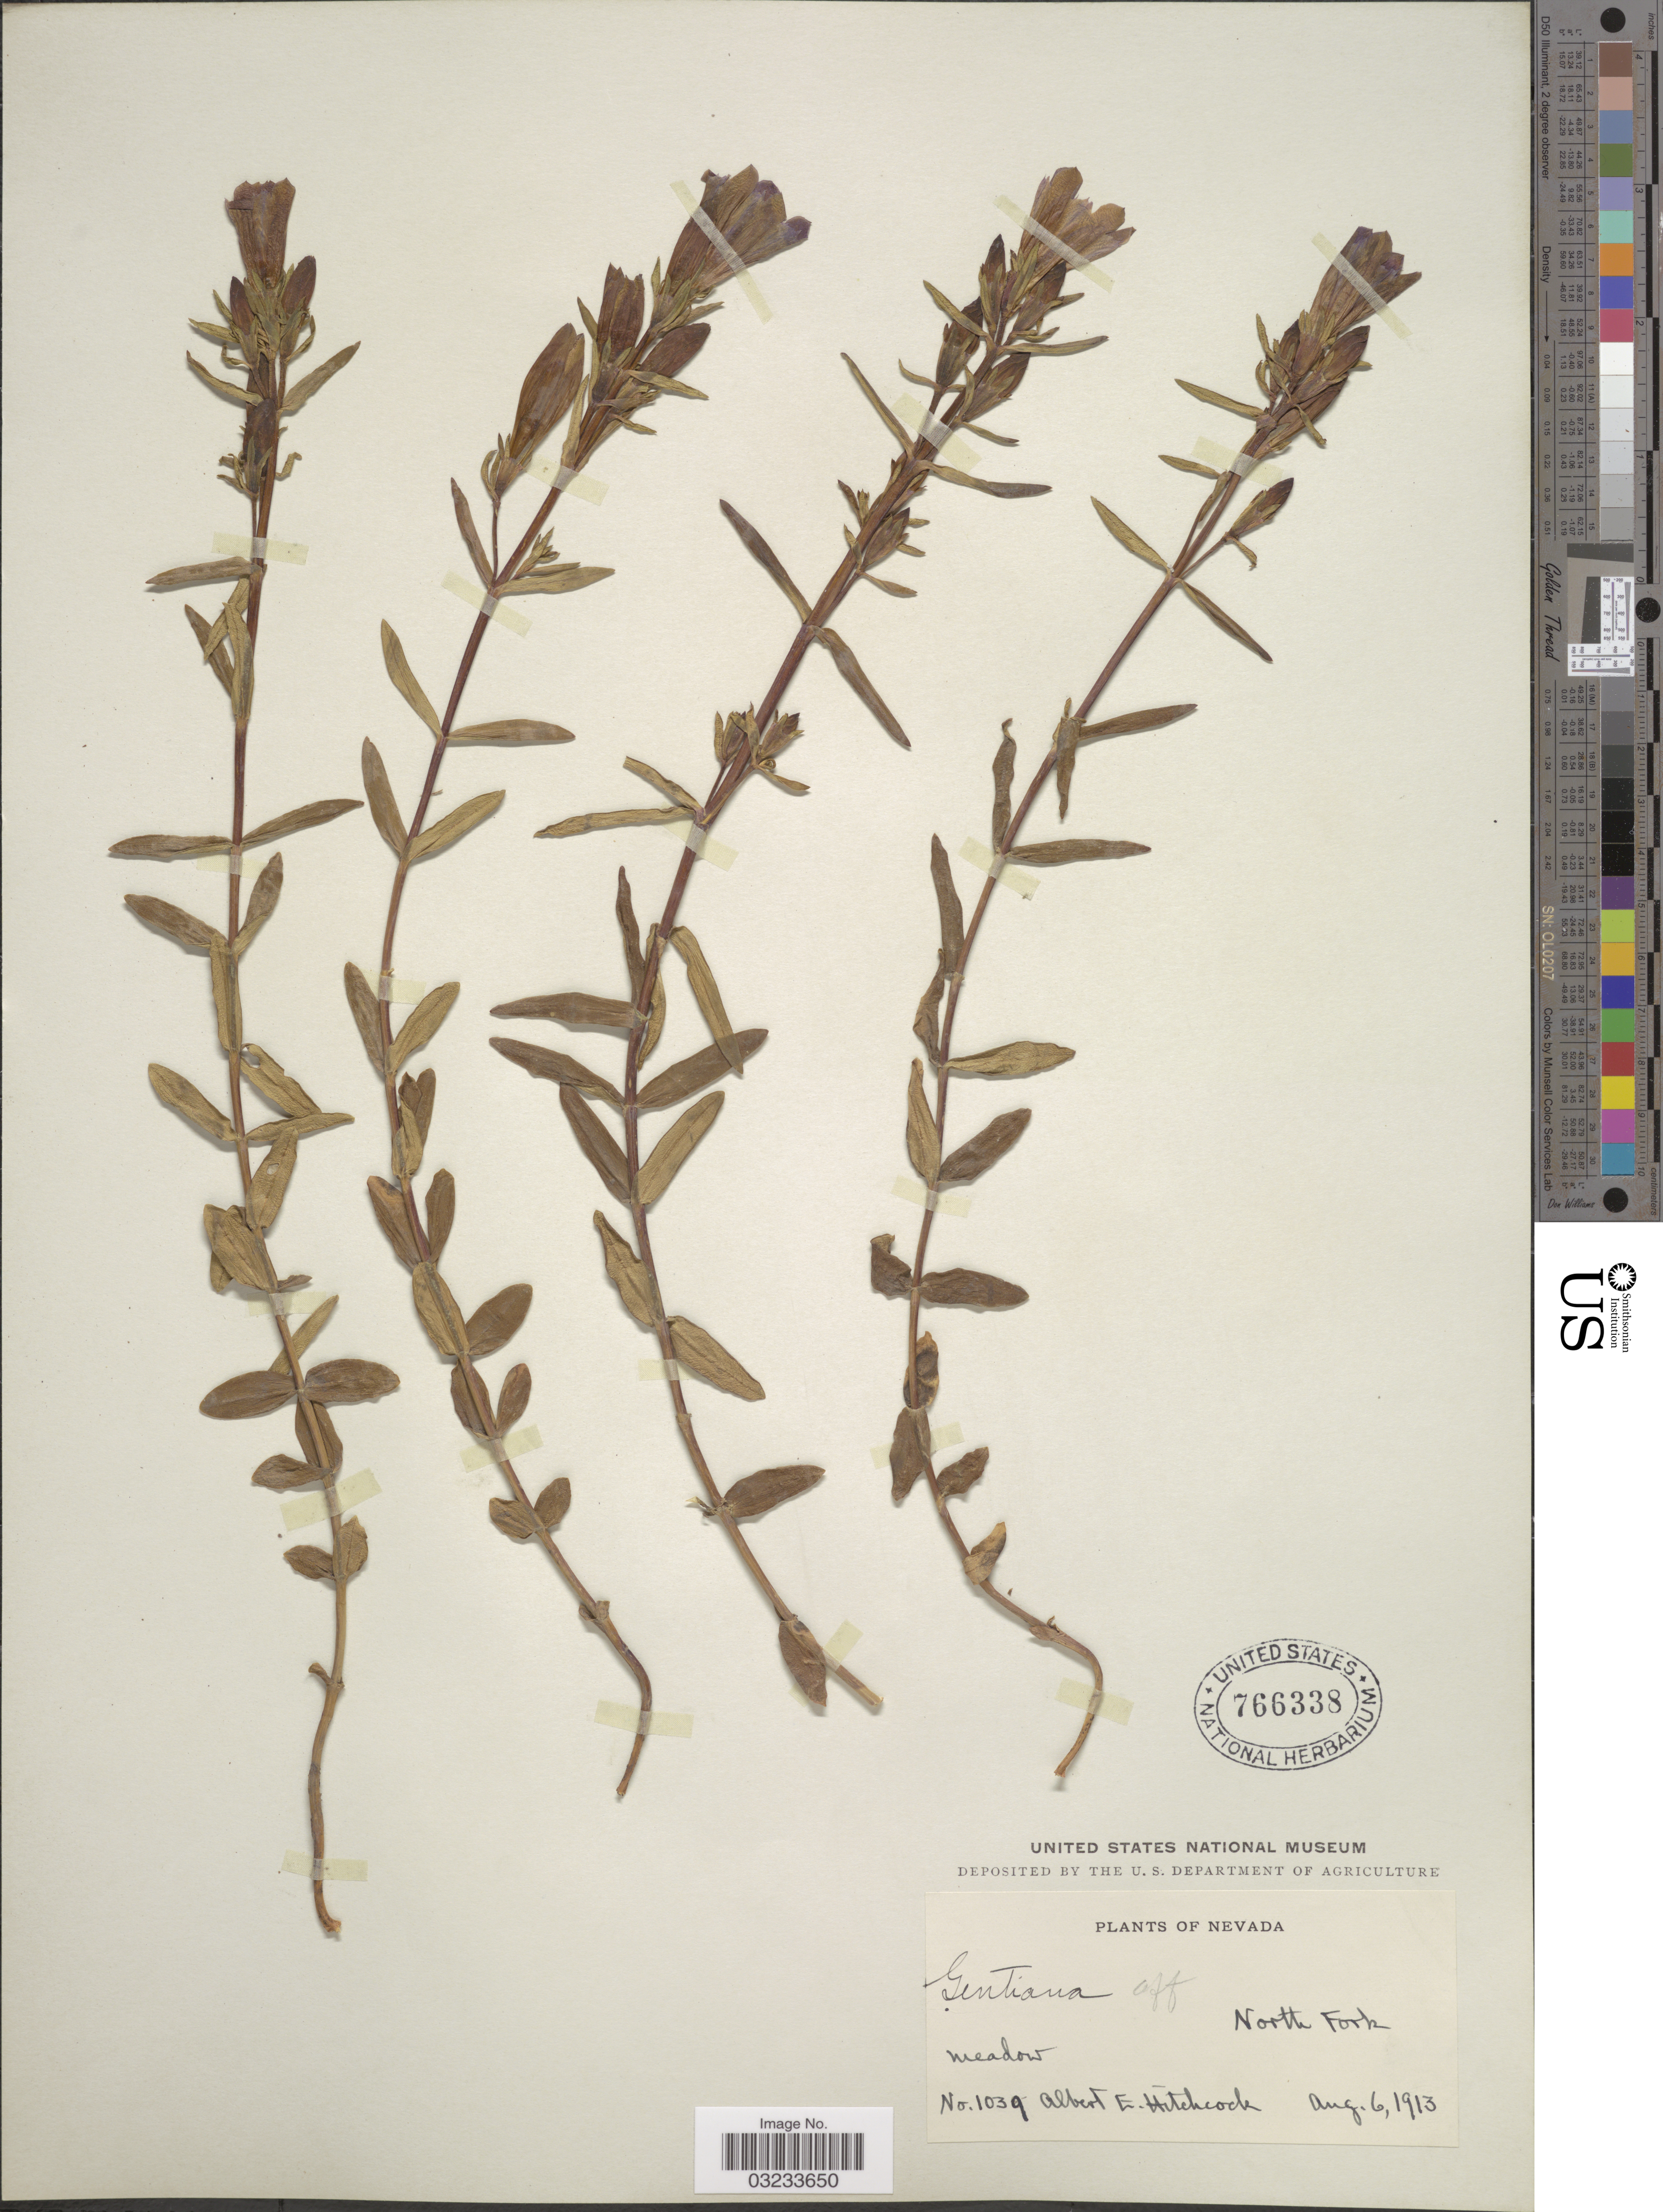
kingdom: Plantae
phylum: Tracheophyta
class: Magnoliopsida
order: Gentianales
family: Gentianaceae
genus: Gentiana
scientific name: Gentiana affinis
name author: Griseb.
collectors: A. Hitchcock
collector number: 1039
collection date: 1913-08-06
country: United States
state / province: Nevada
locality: Meadow North Fork.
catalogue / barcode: US 766338